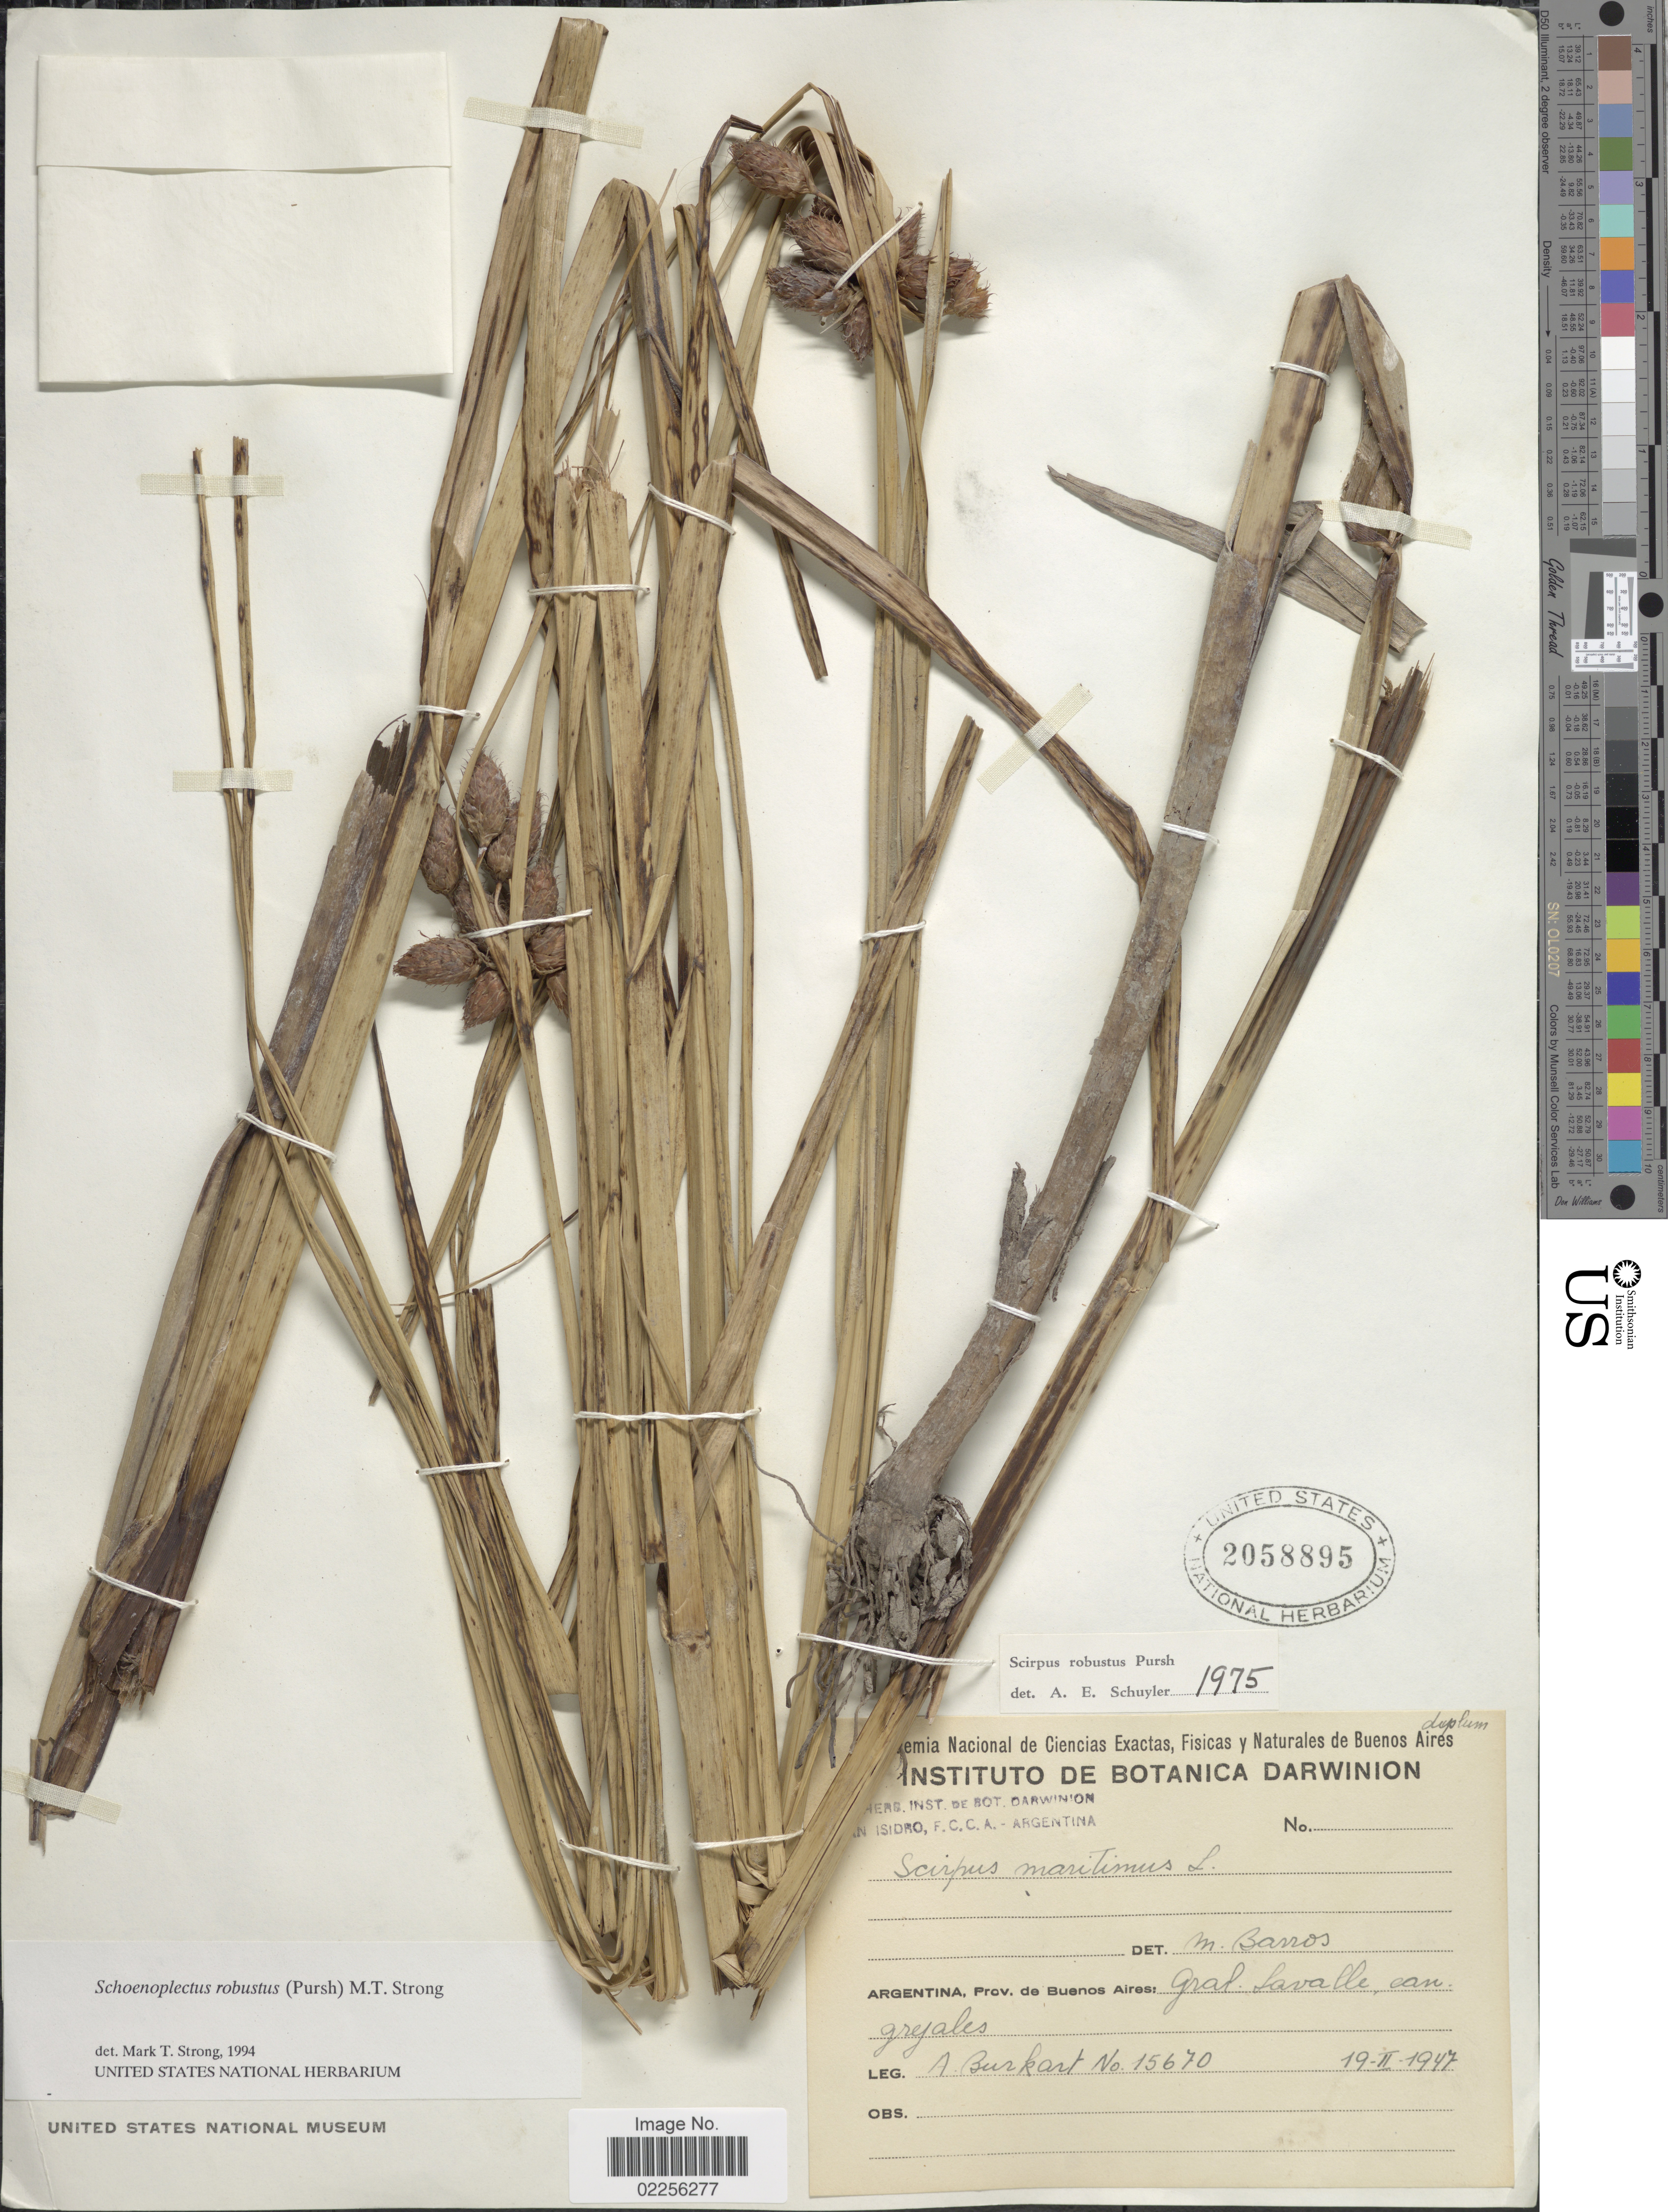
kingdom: Plantae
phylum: Tracheophyta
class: Liliopsida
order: Poales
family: Cyperaceae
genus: Bolboschoenus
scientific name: Bolboschoenus robustus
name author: (Pursh) Soják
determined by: Strong, M. T., (US), Smithsonian Institution - National Museum of Natural History (UNITED STATES)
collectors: A. E. Burkart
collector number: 15670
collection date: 1947-02-19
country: Argentina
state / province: Buenos Aires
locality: Gral, Lavalle, can. grejales.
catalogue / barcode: US 2058895